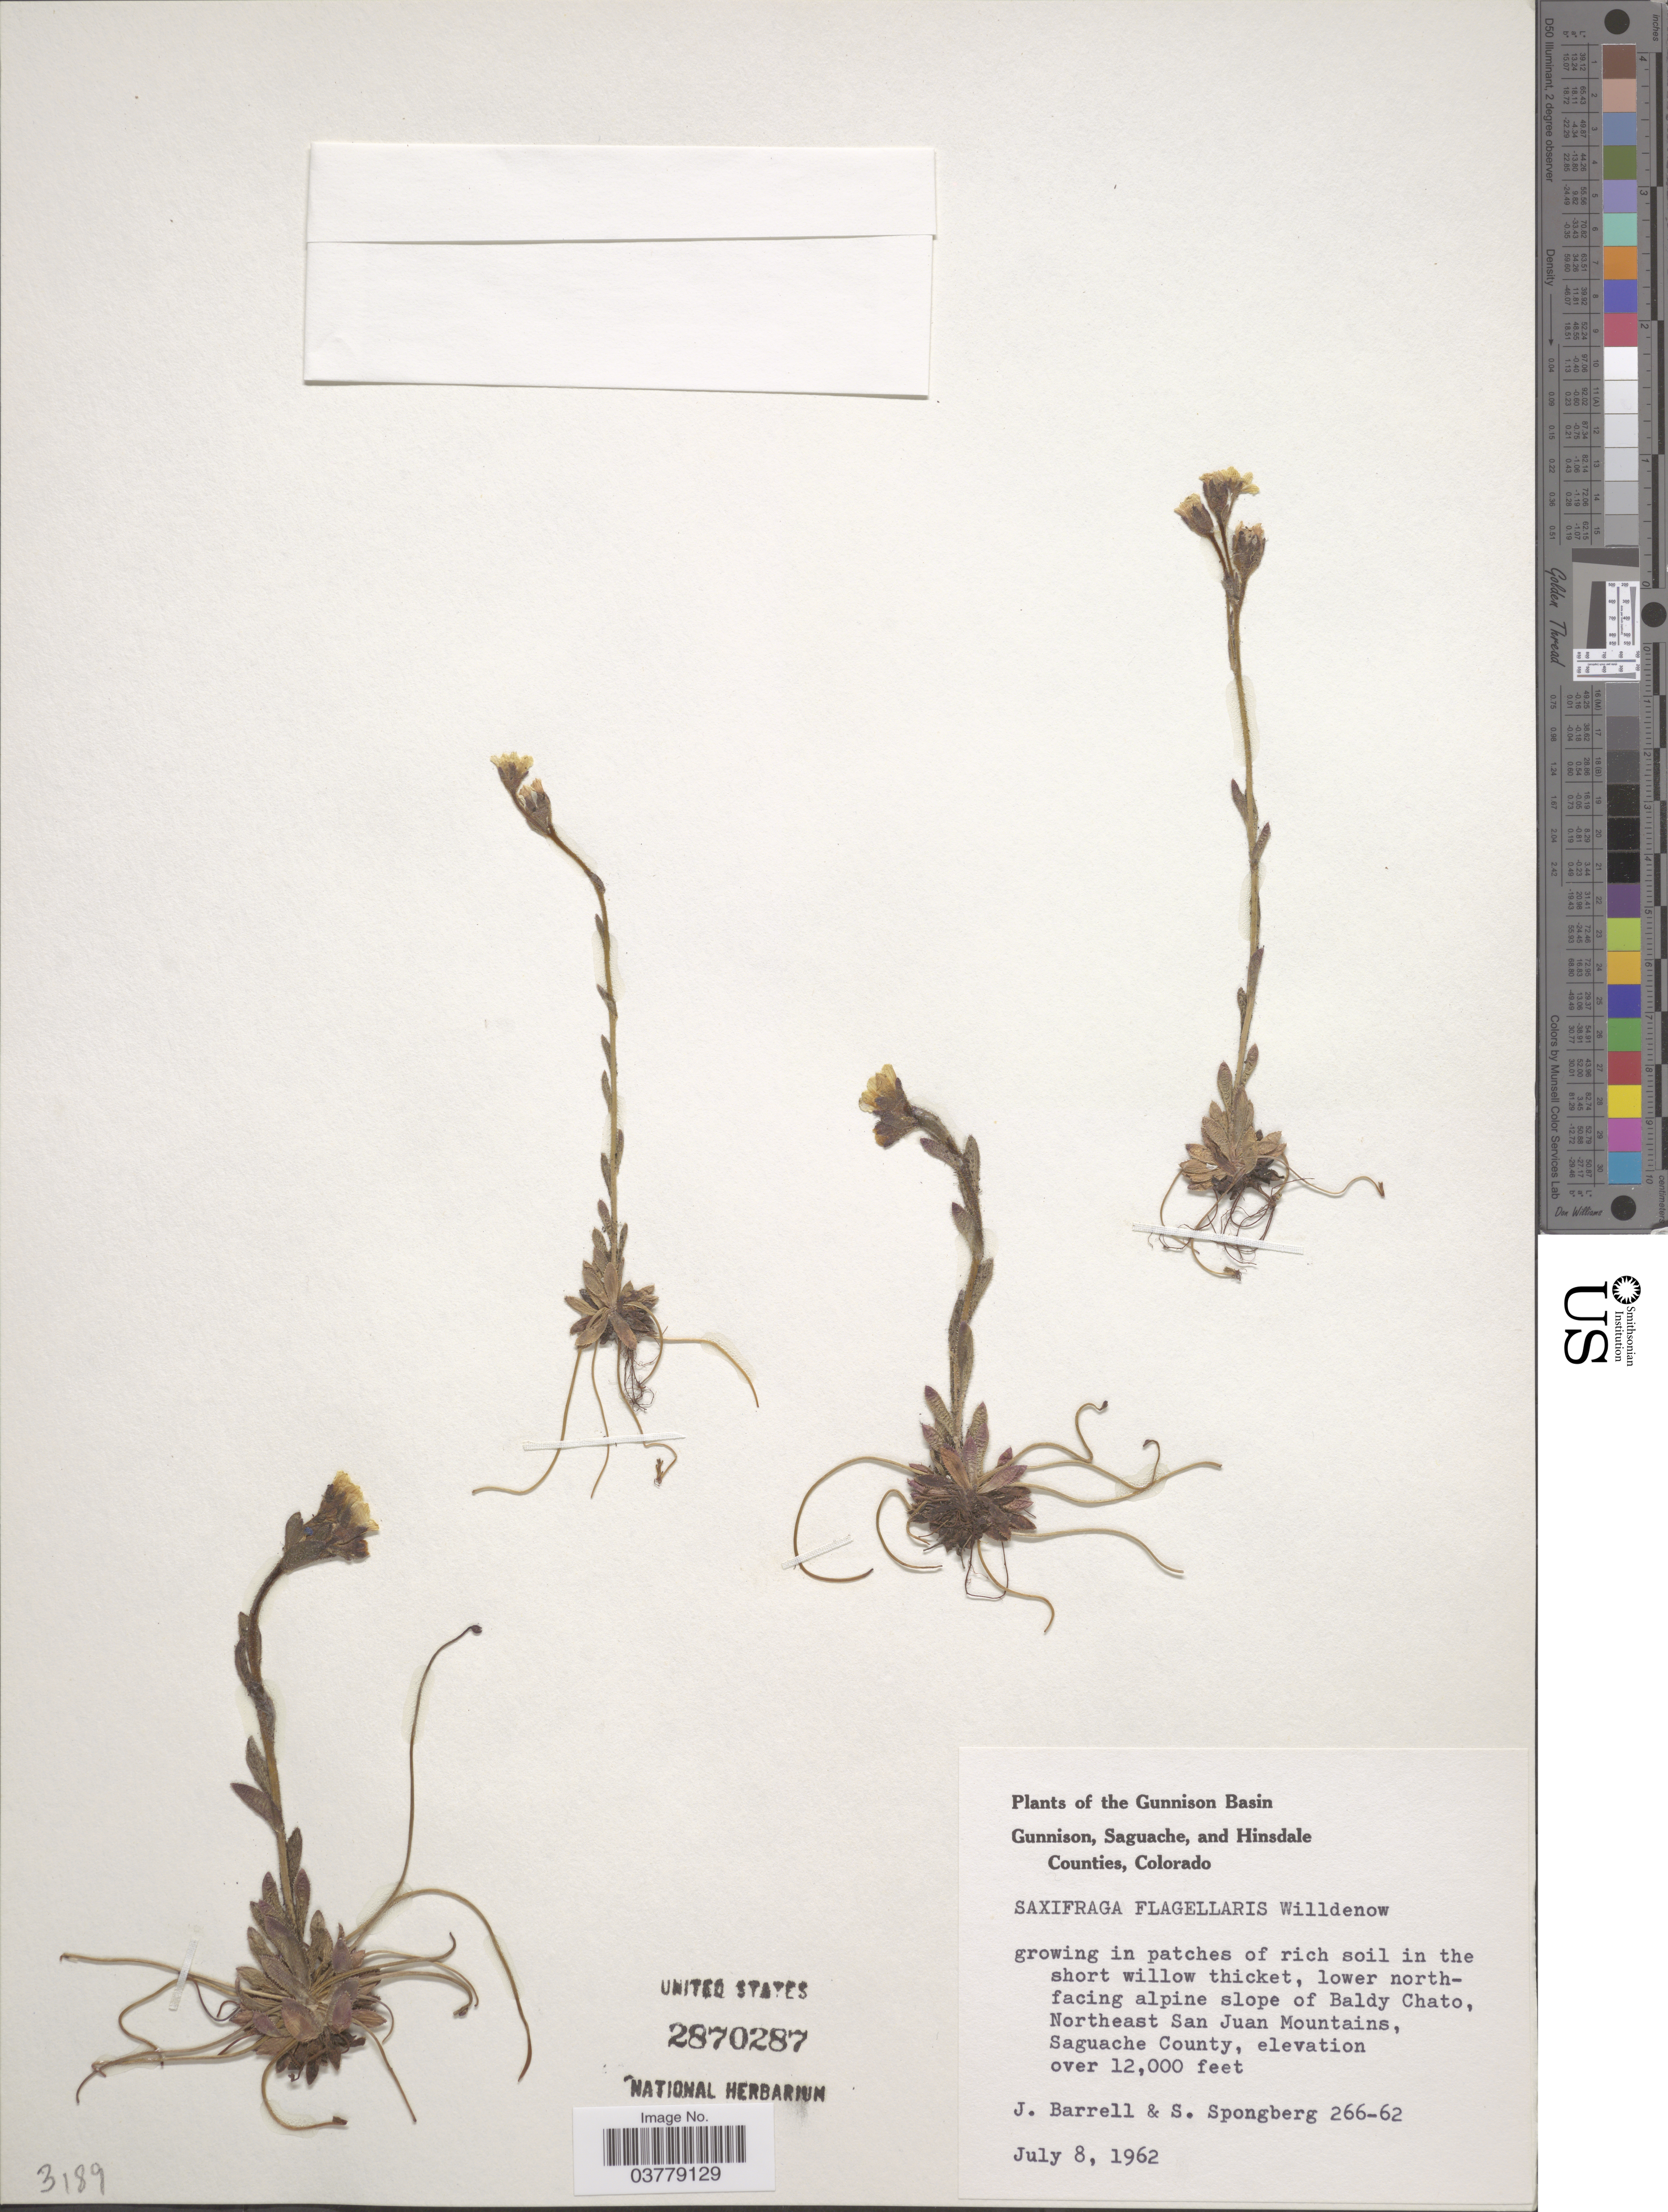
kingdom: Plantae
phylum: Tracheophyta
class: Magnoliopsida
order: Saxifragales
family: Saxifragaceae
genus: Saxifraga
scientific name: Saxifraga flagellaris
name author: Willd. ex Sternb.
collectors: J. Barrell & S. A.Spongberg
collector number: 266-62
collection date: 1962-07-08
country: United States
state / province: Colorado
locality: The Gunnison Basin. Lower north-facing alpine slope of Baldy Chato, Northeast San Juan Mountains, Saguache County.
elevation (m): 3658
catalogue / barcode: US 2870287